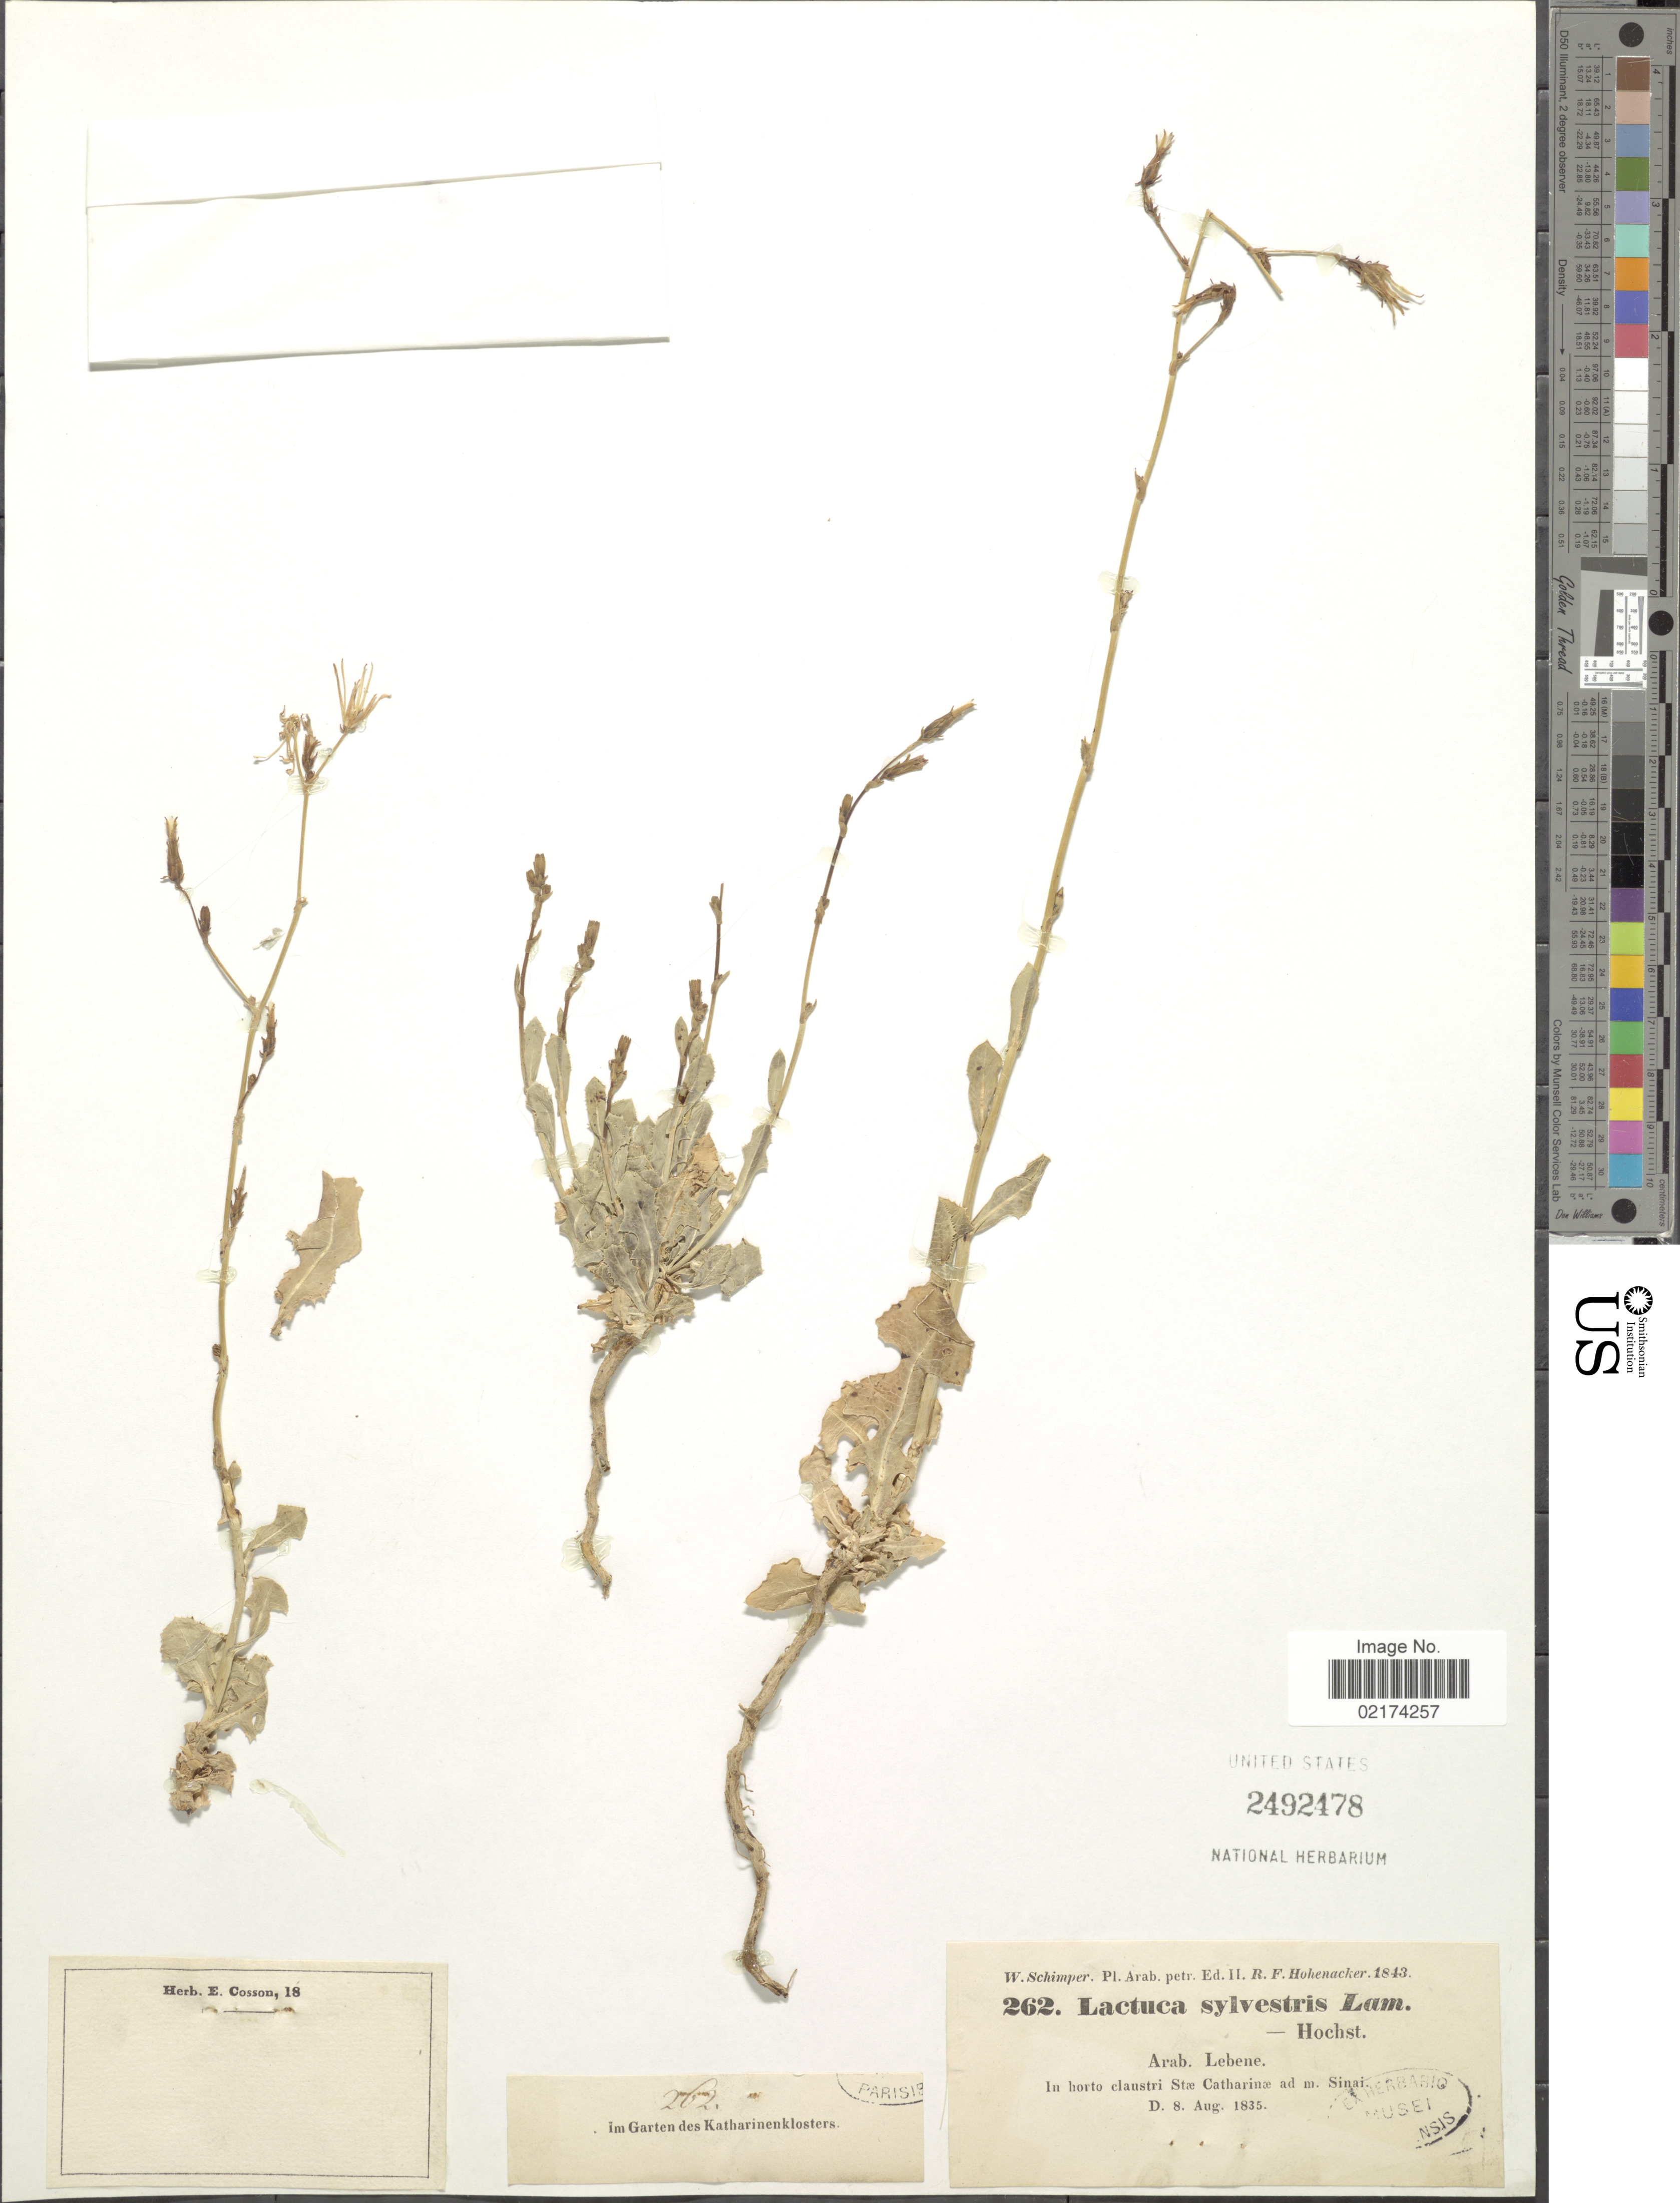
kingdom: Plantae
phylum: Tracheophyta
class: Magnoliopsida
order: Asterales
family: Asteraceae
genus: Lactuca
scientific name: Lactuca serriola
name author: L.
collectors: W. Schimper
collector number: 262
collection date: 1835-08-08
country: Egypt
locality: Horto claustri Stae Catharinae ad m. Sinai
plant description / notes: Specimen appears to have 3 individually labeled elements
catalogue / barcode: US 2492478